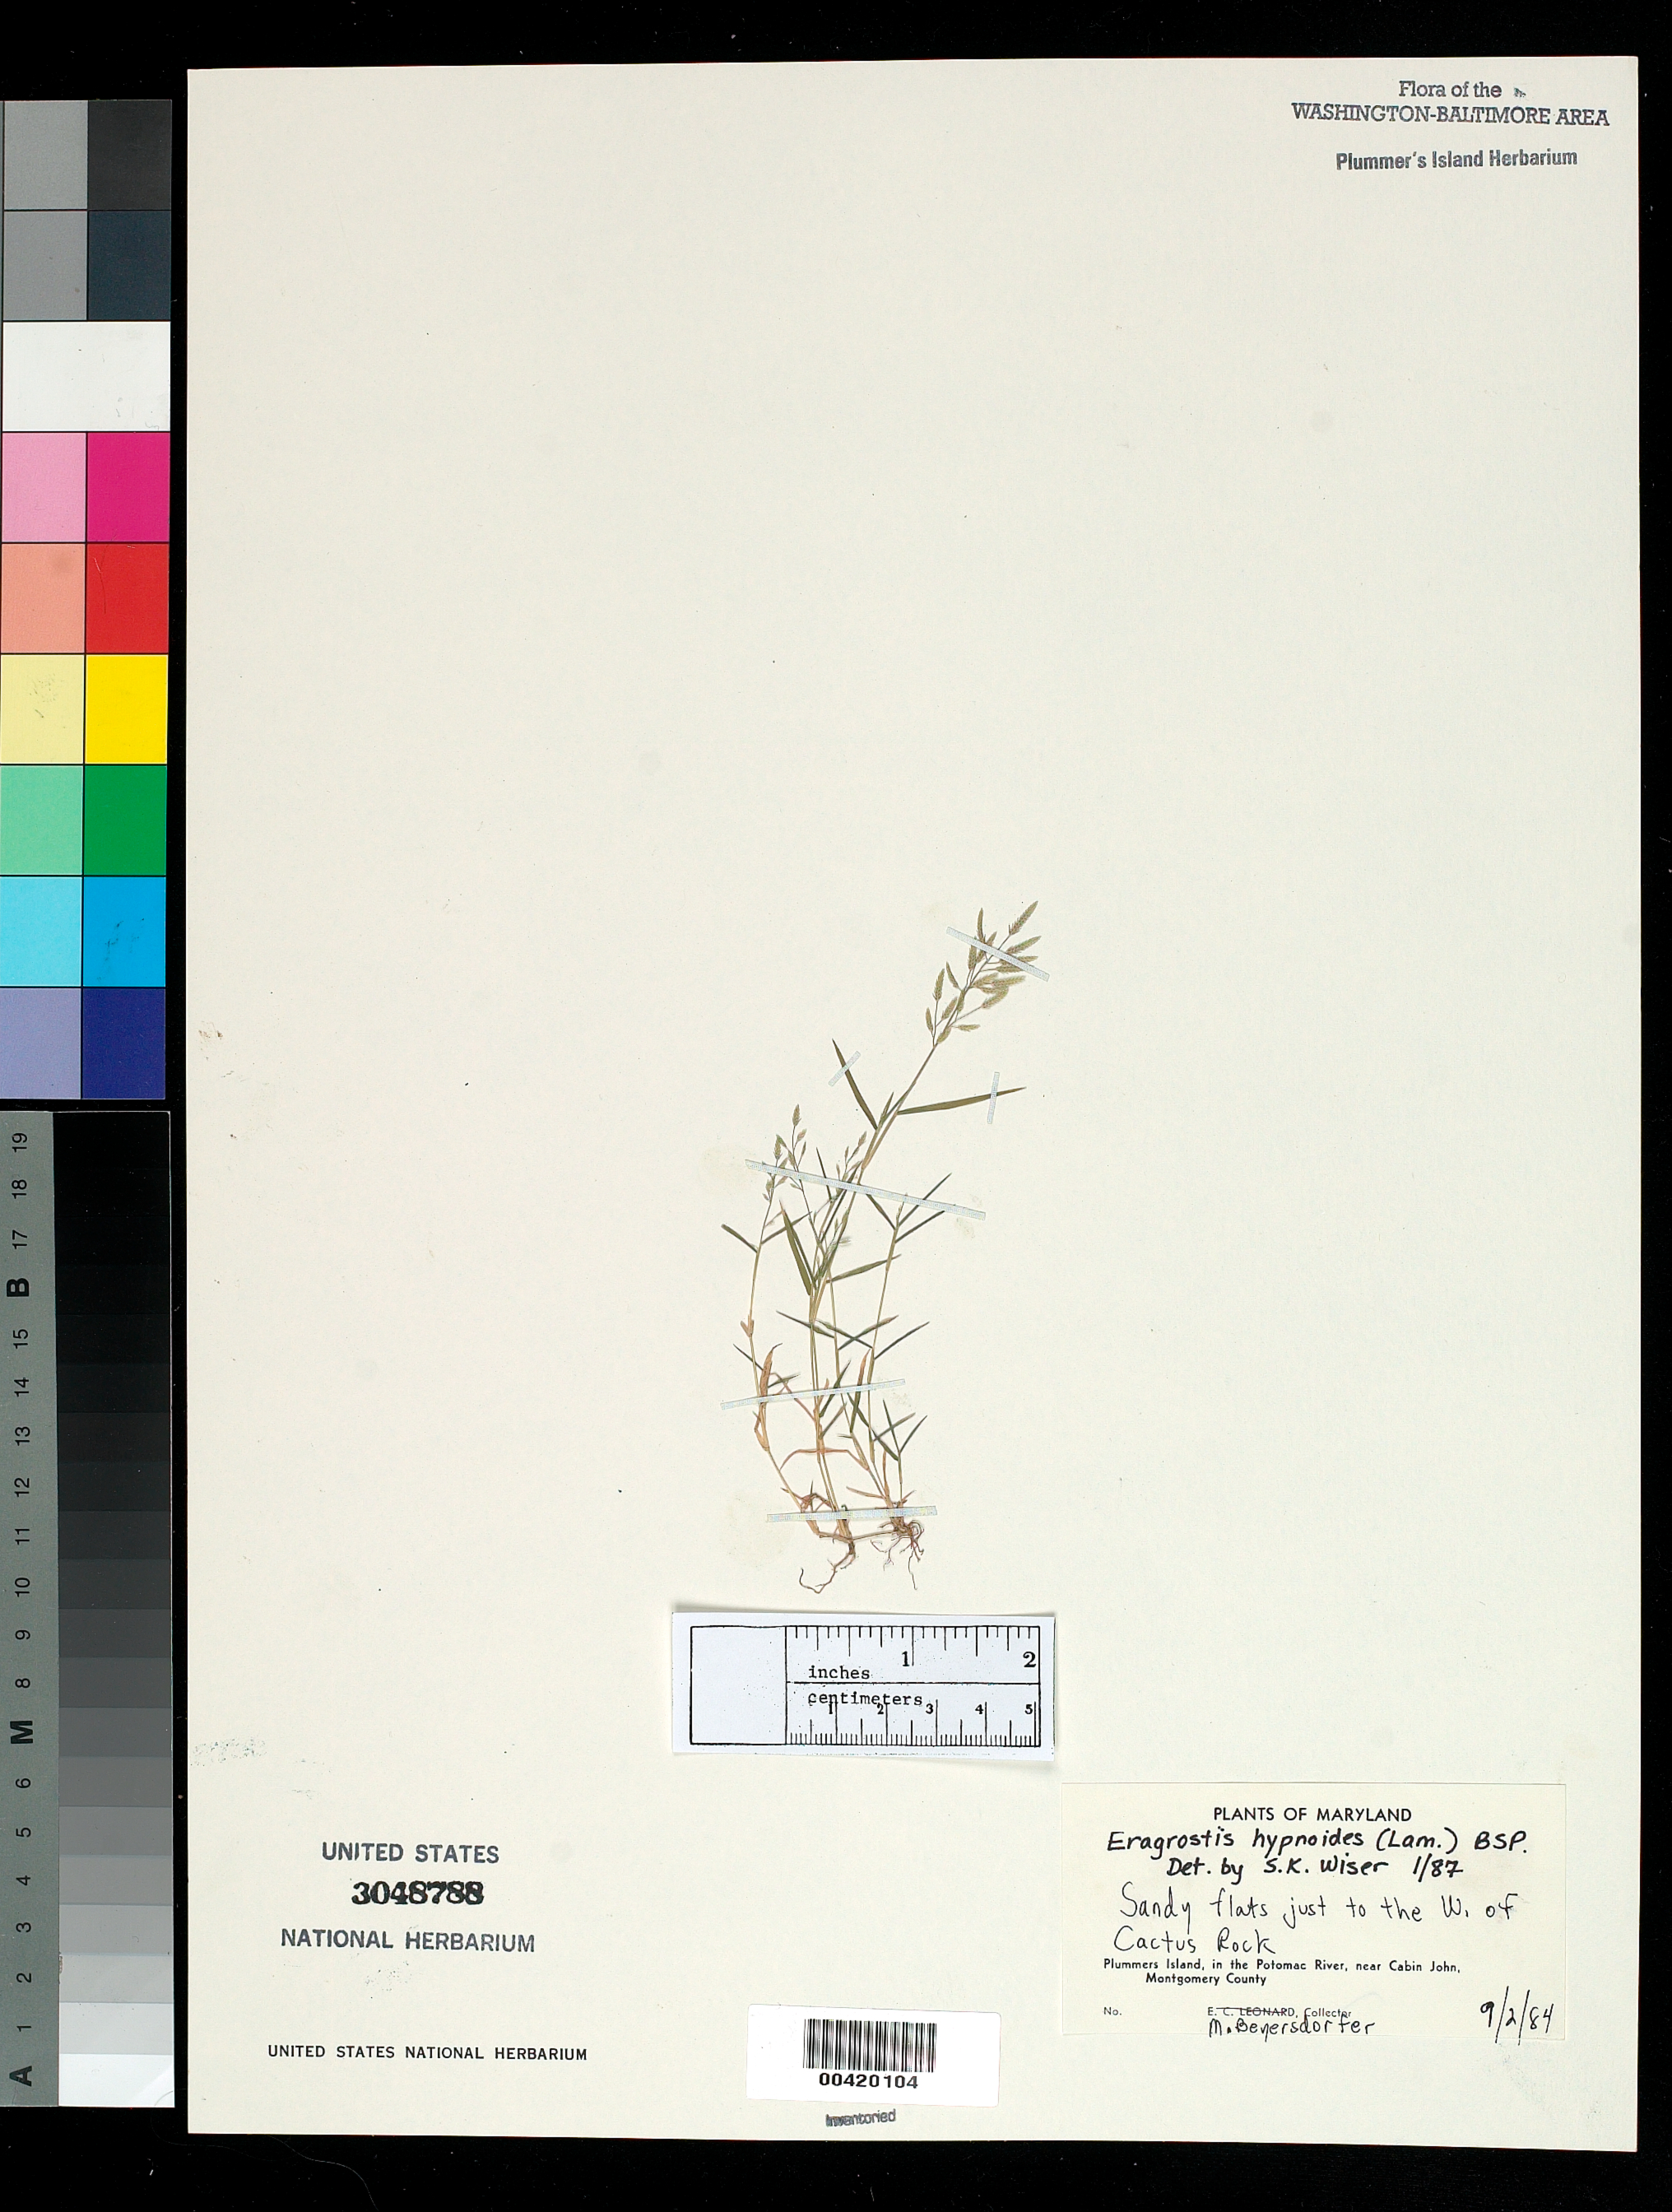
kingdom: Plantae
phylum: Tracheophyta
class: Liliopsida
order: Poales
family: Poaceae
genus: Eragrostis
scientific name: Eragrostis hypnoides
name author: (Lam.) Britton, Stearns & Poggenb.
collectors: M. Beyersdorfer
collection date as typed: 02 Sep 1984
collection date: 1984-09-02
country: United States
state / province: Maryland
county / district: Montgomery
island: Plummers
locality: Plummer's Island; flats to the west of Cactus Rock C. & O. Canal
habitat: Sandy flats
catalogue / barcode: US 3048788